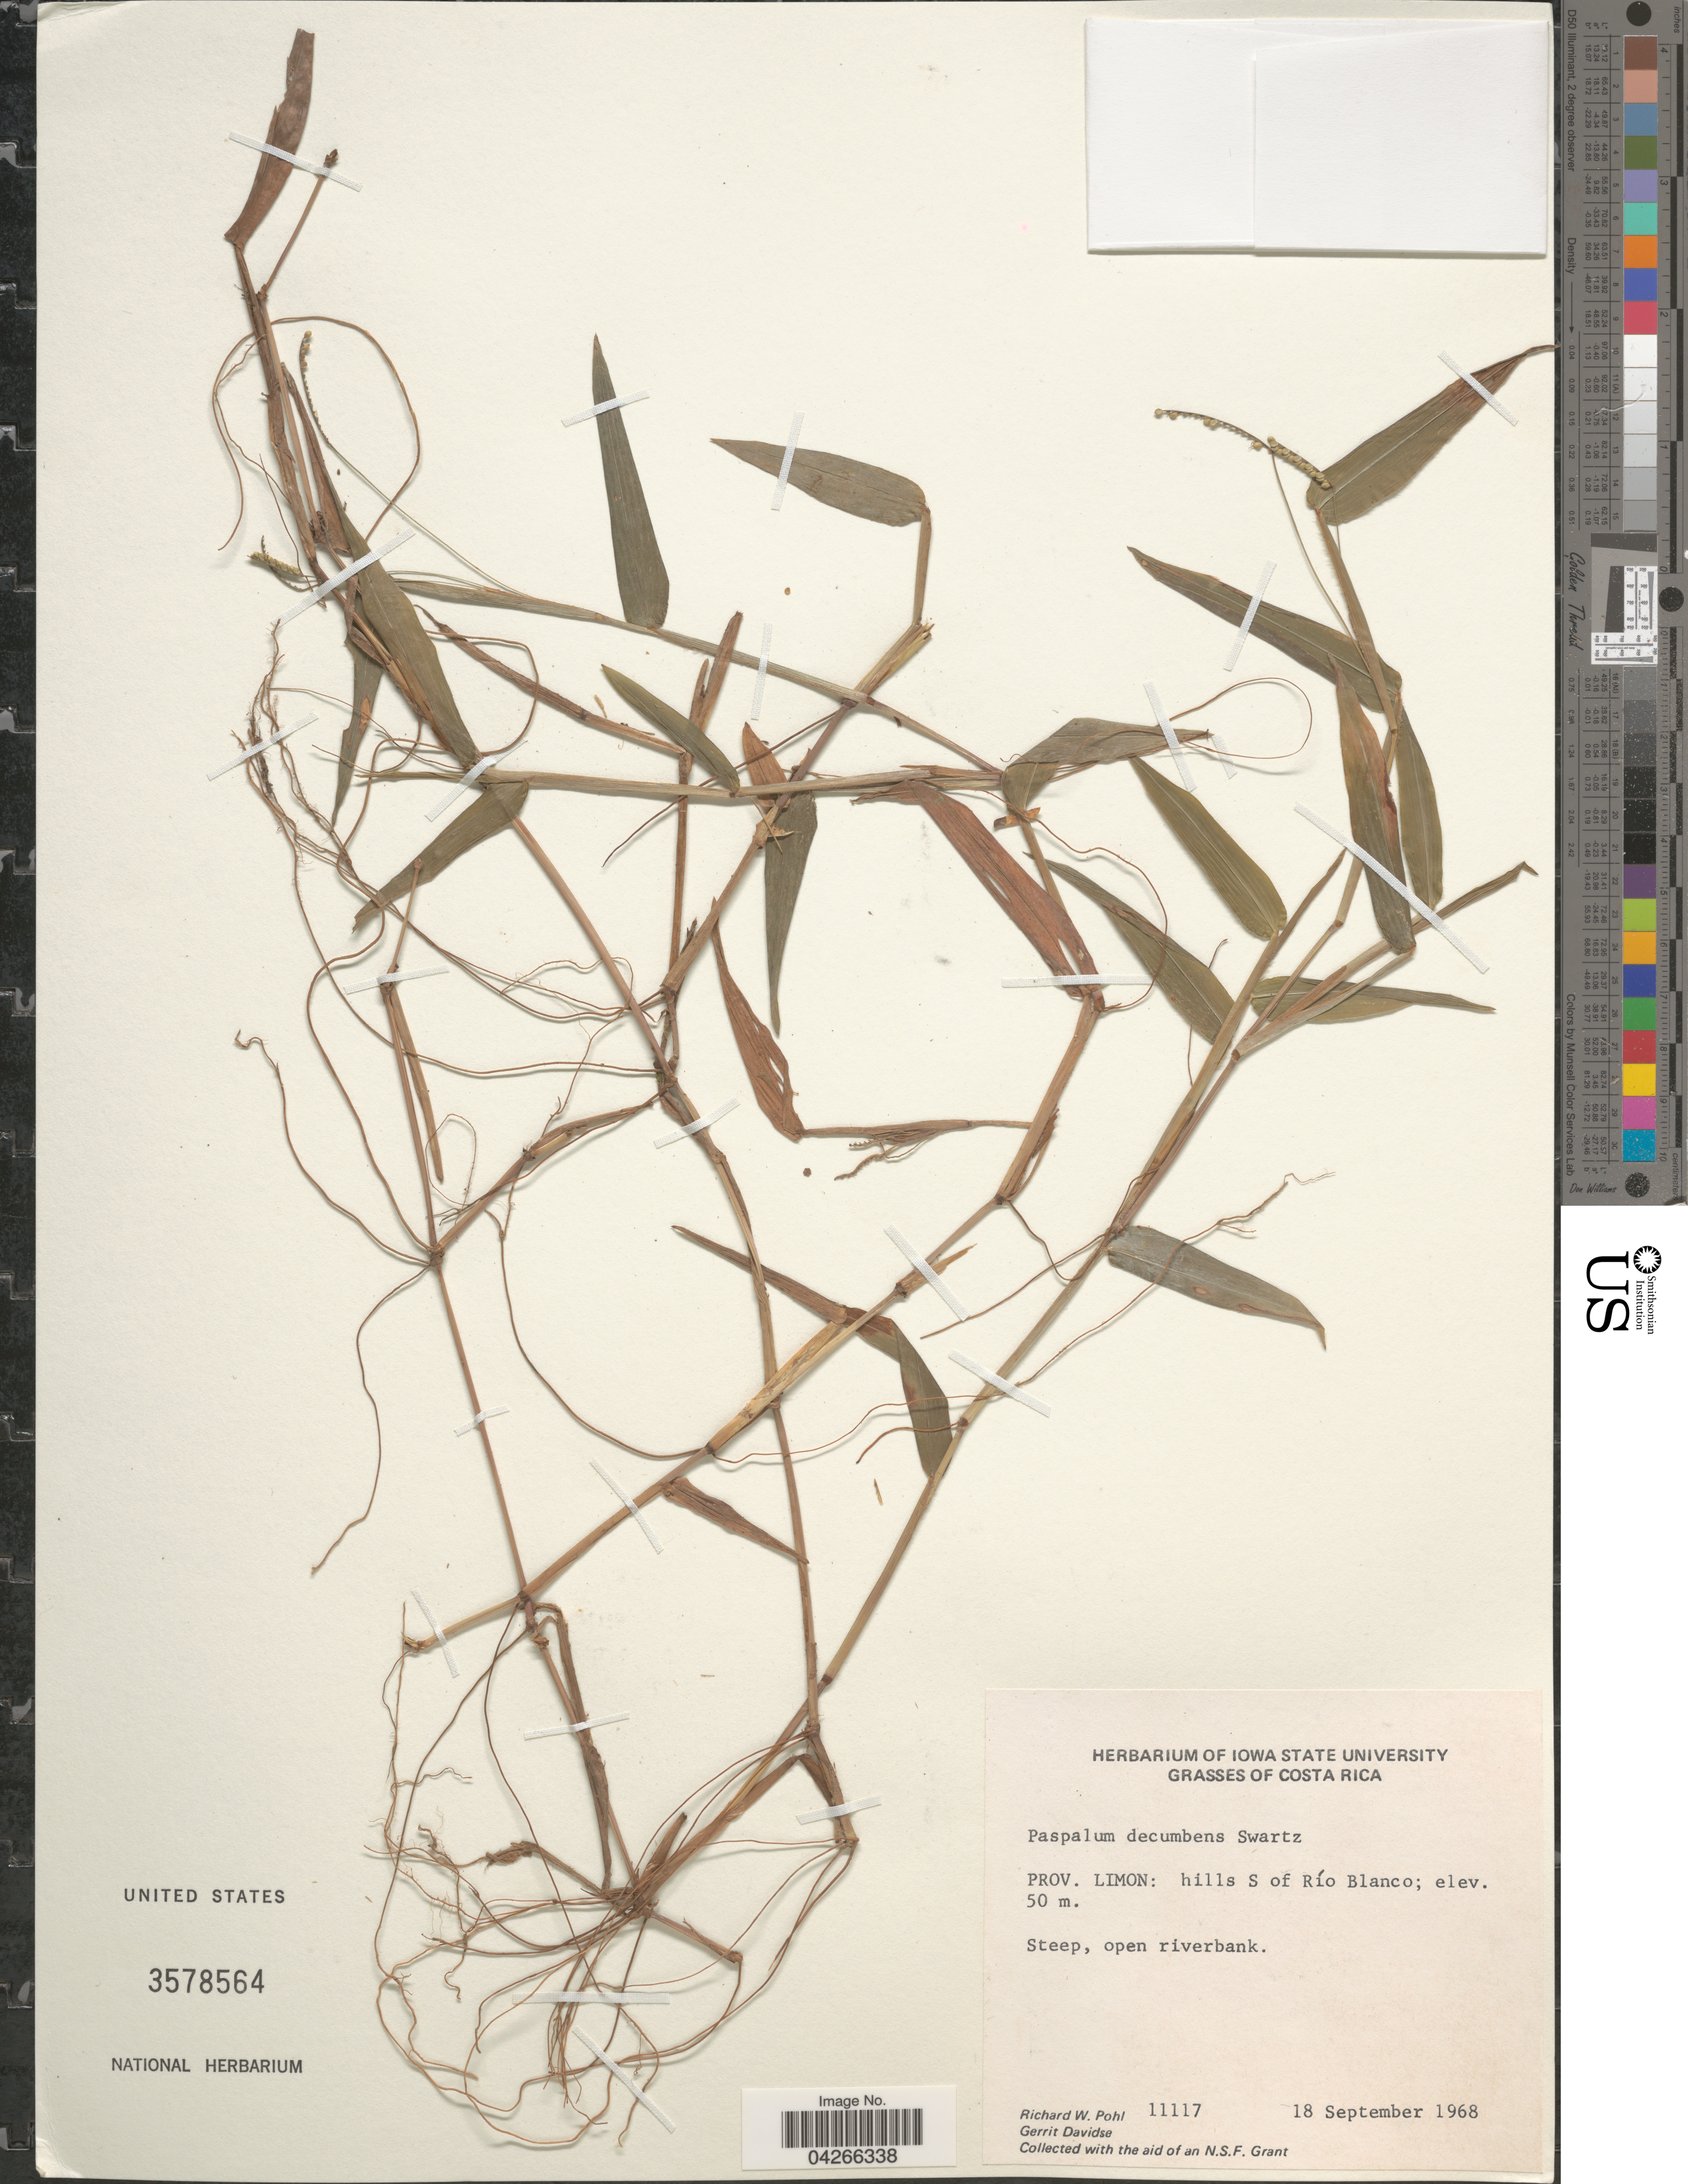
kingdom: Plantae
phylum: Tracheophyta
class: Liliopsida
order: Poales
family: Poaceae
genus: Paspalum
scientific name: Paspalum decumbens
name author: Sw.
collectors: R. W. Pohl & G. Davidse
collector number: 11117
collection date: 1968-09-18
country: Costa Rica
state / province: Limón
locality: Hills S of Río Blanco. Steep, open riverbank.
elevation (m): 50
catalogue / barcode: US 3578564